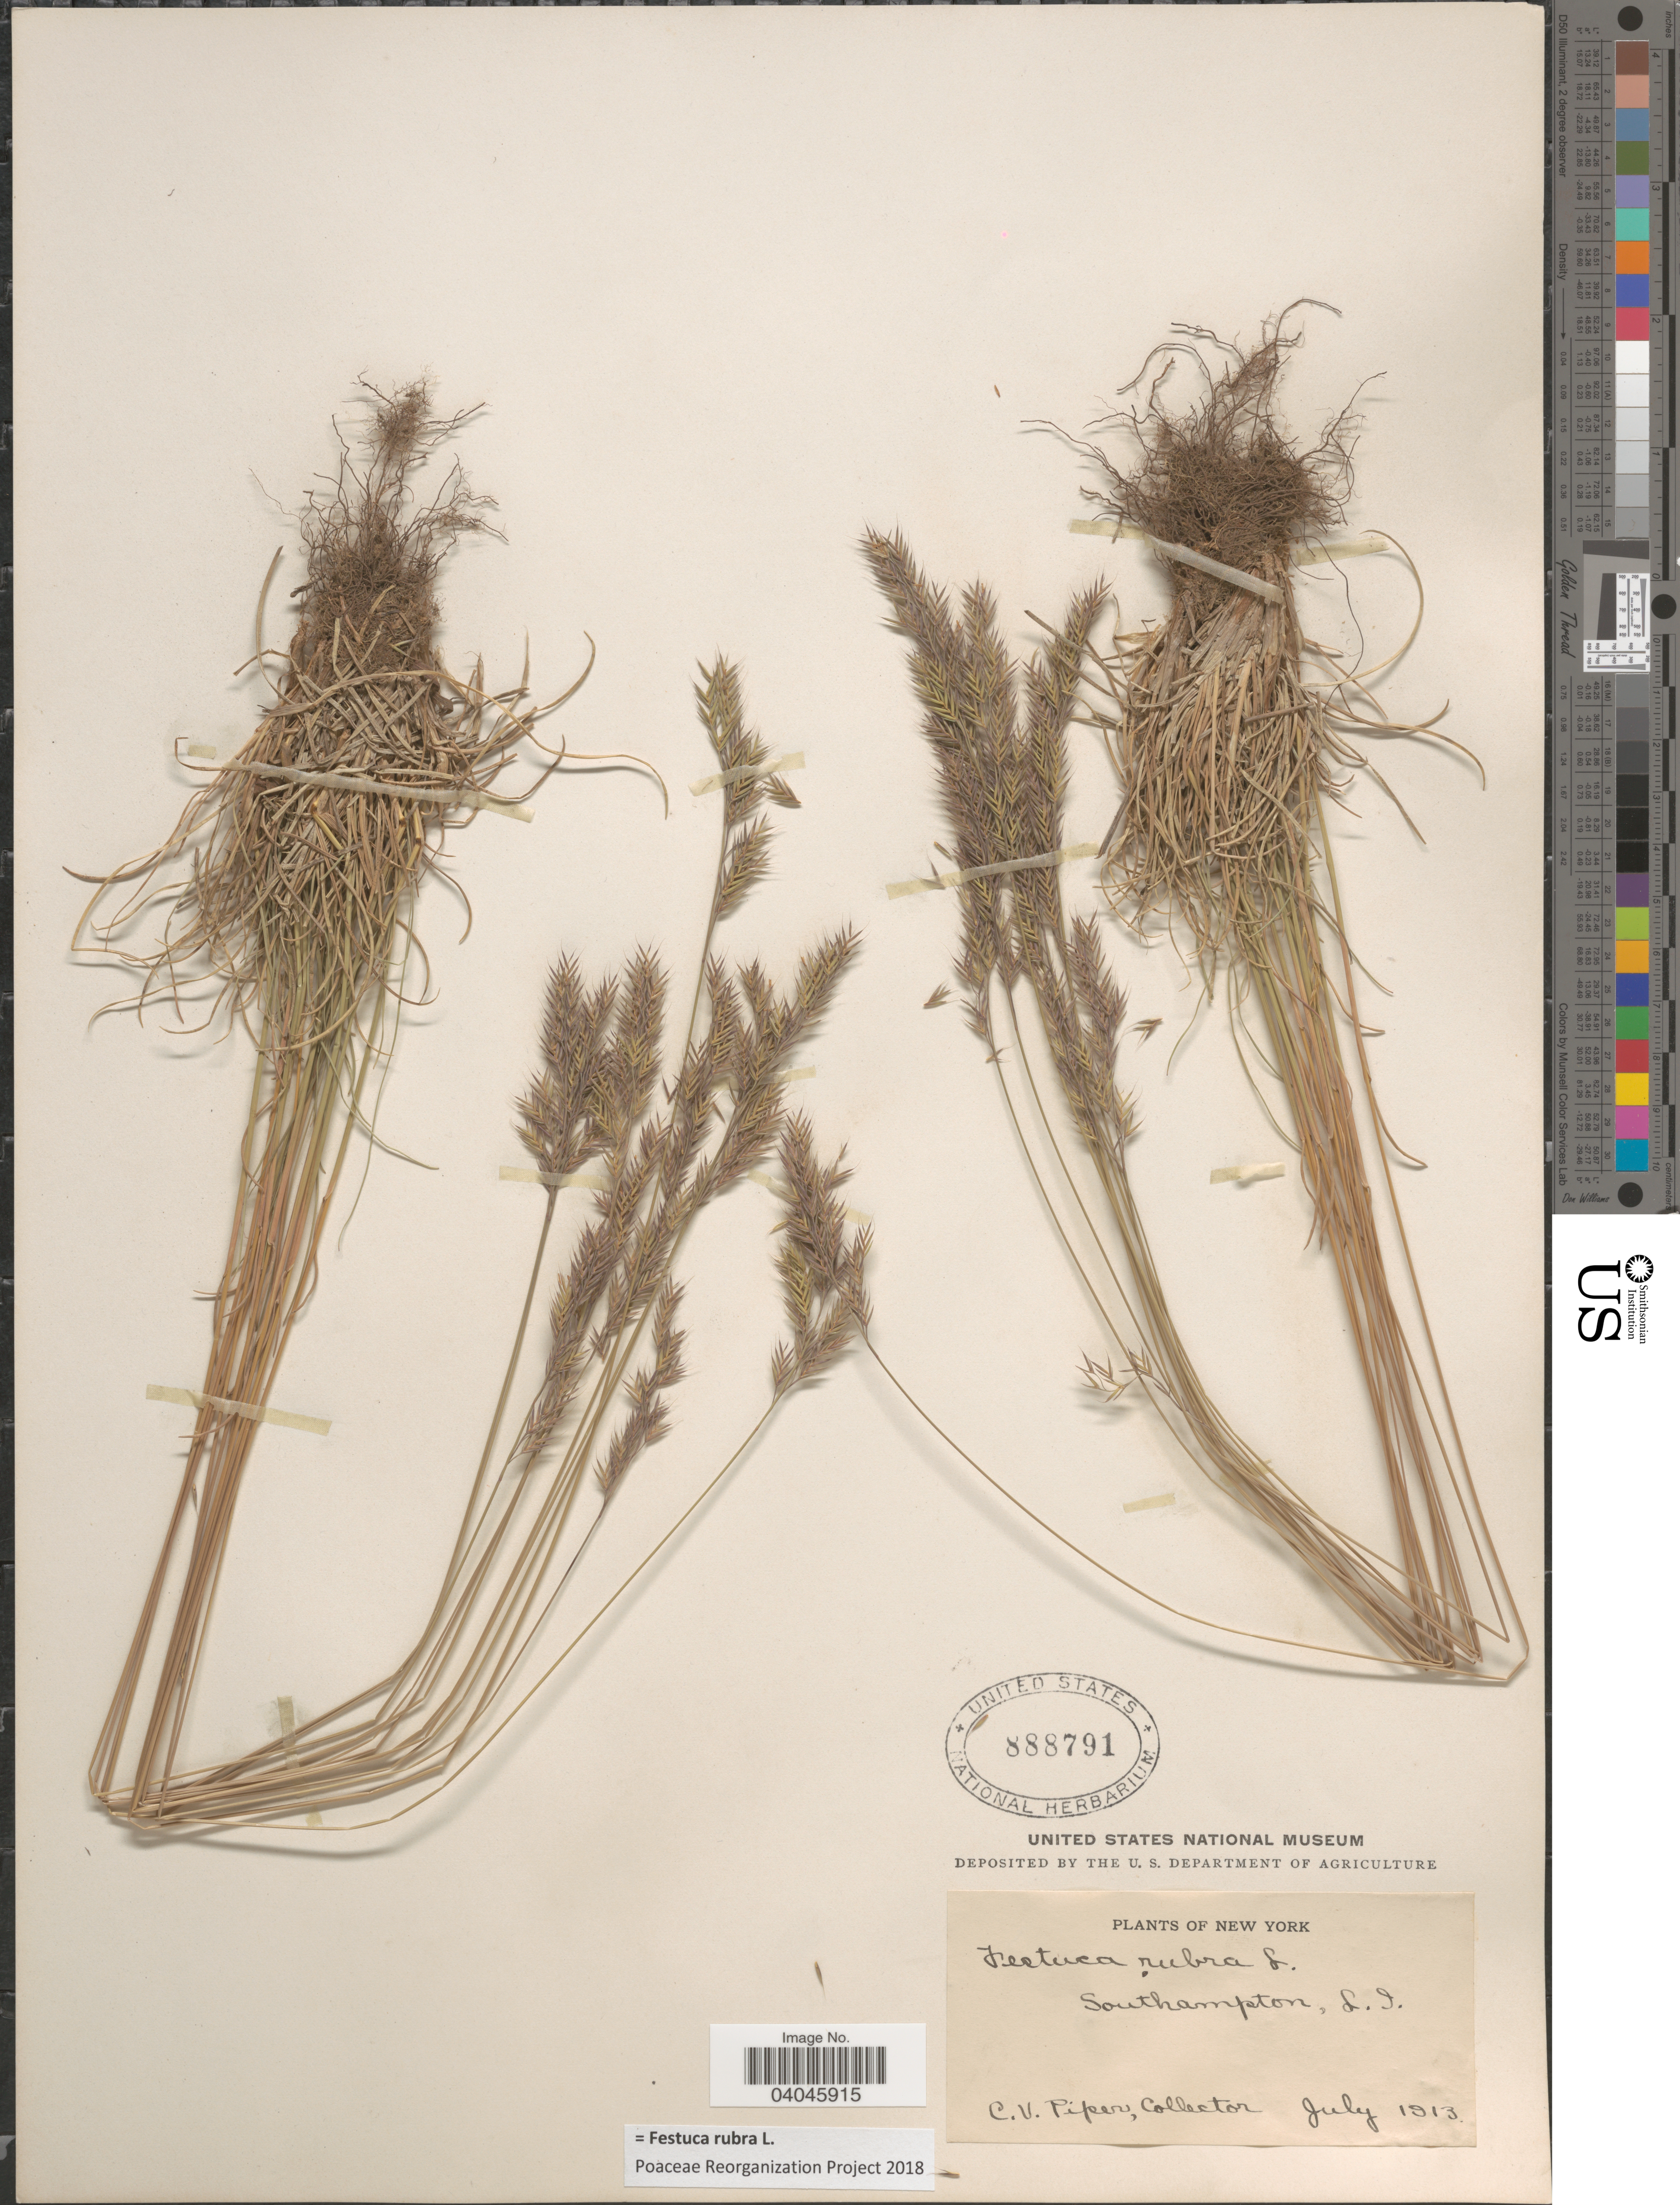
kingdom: Plantae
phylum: Tracheophyta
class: Liliopsida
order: Poales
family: Poaceae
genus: Festuca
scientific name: Festuca rubra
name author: L.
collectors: C. V. Piper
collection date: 1913-07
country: United States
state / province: New York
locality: Southampton, L. I.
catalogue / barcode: US 888791